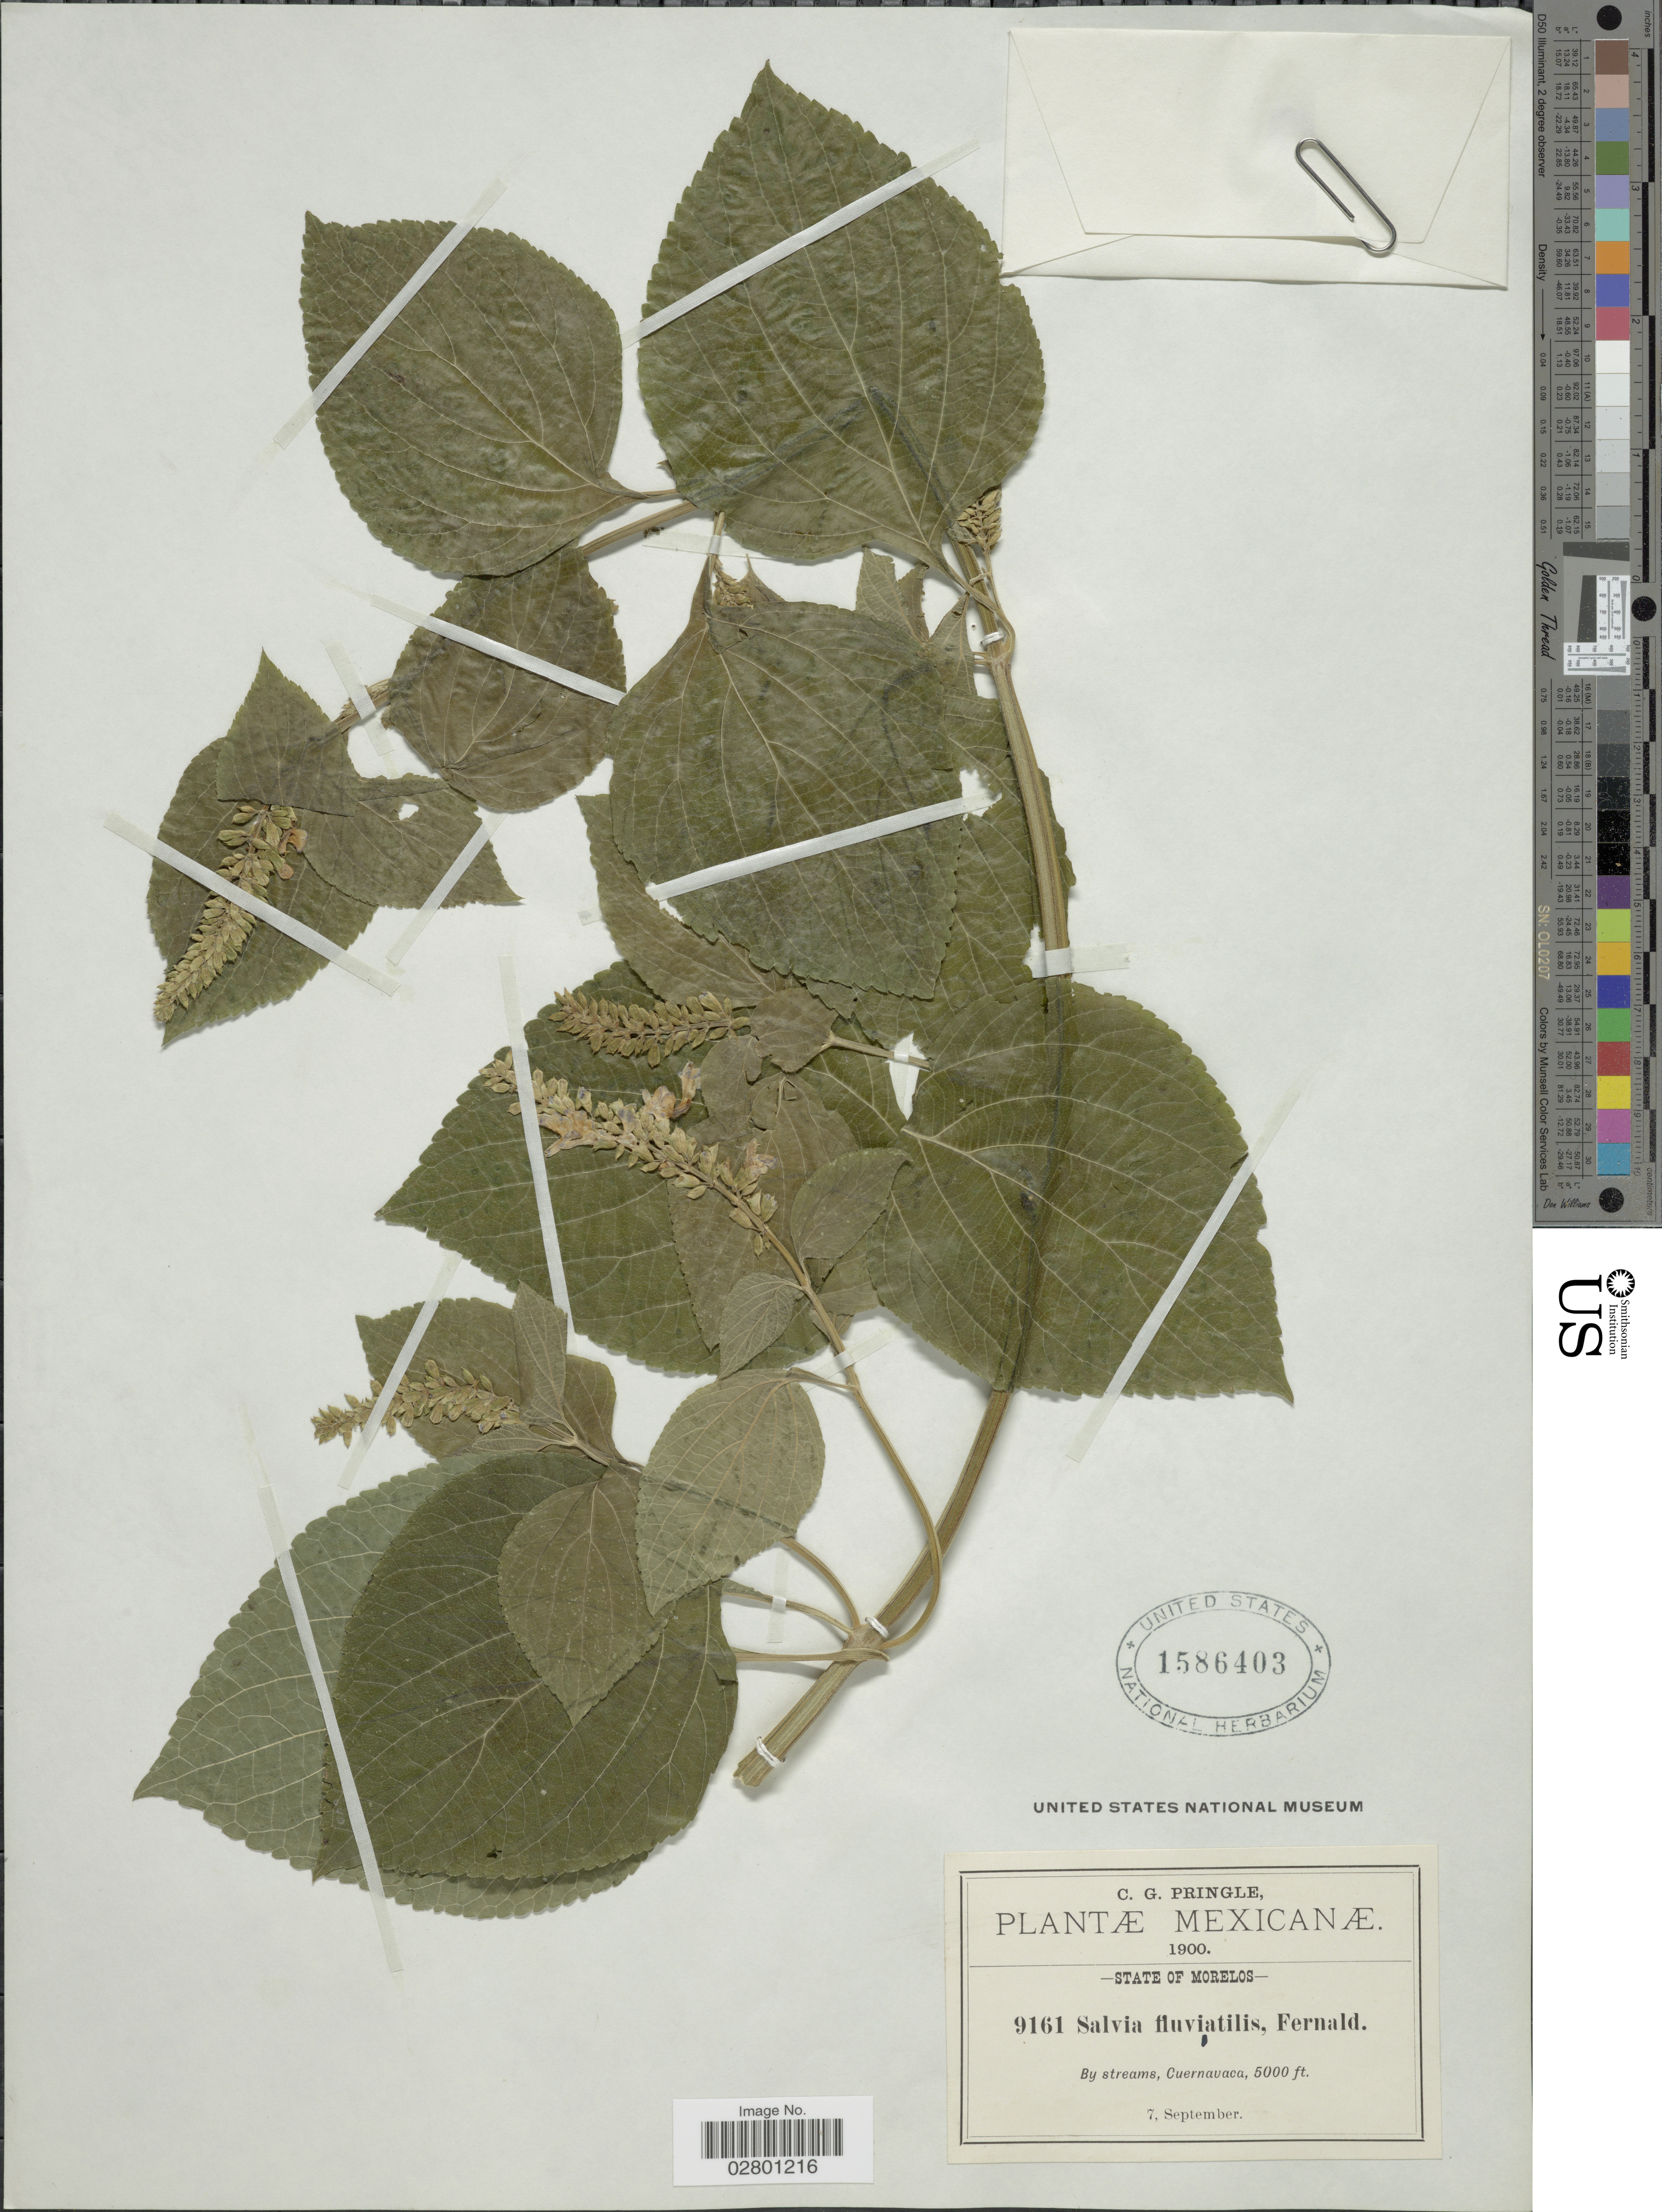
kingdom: Plantae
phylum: Tracheophyta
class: Magnoliopsida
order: Lamiales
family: Lamiaceae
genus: Salvia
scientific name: Salvia fluviatilis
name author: Fernald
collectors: C. G. Pringle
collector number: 9161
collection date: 1900-09-07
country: Mexico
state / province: Morelos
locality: Mexicanæ. By streams, Cuernavaca.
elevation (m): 1524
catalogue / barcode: US 1586403